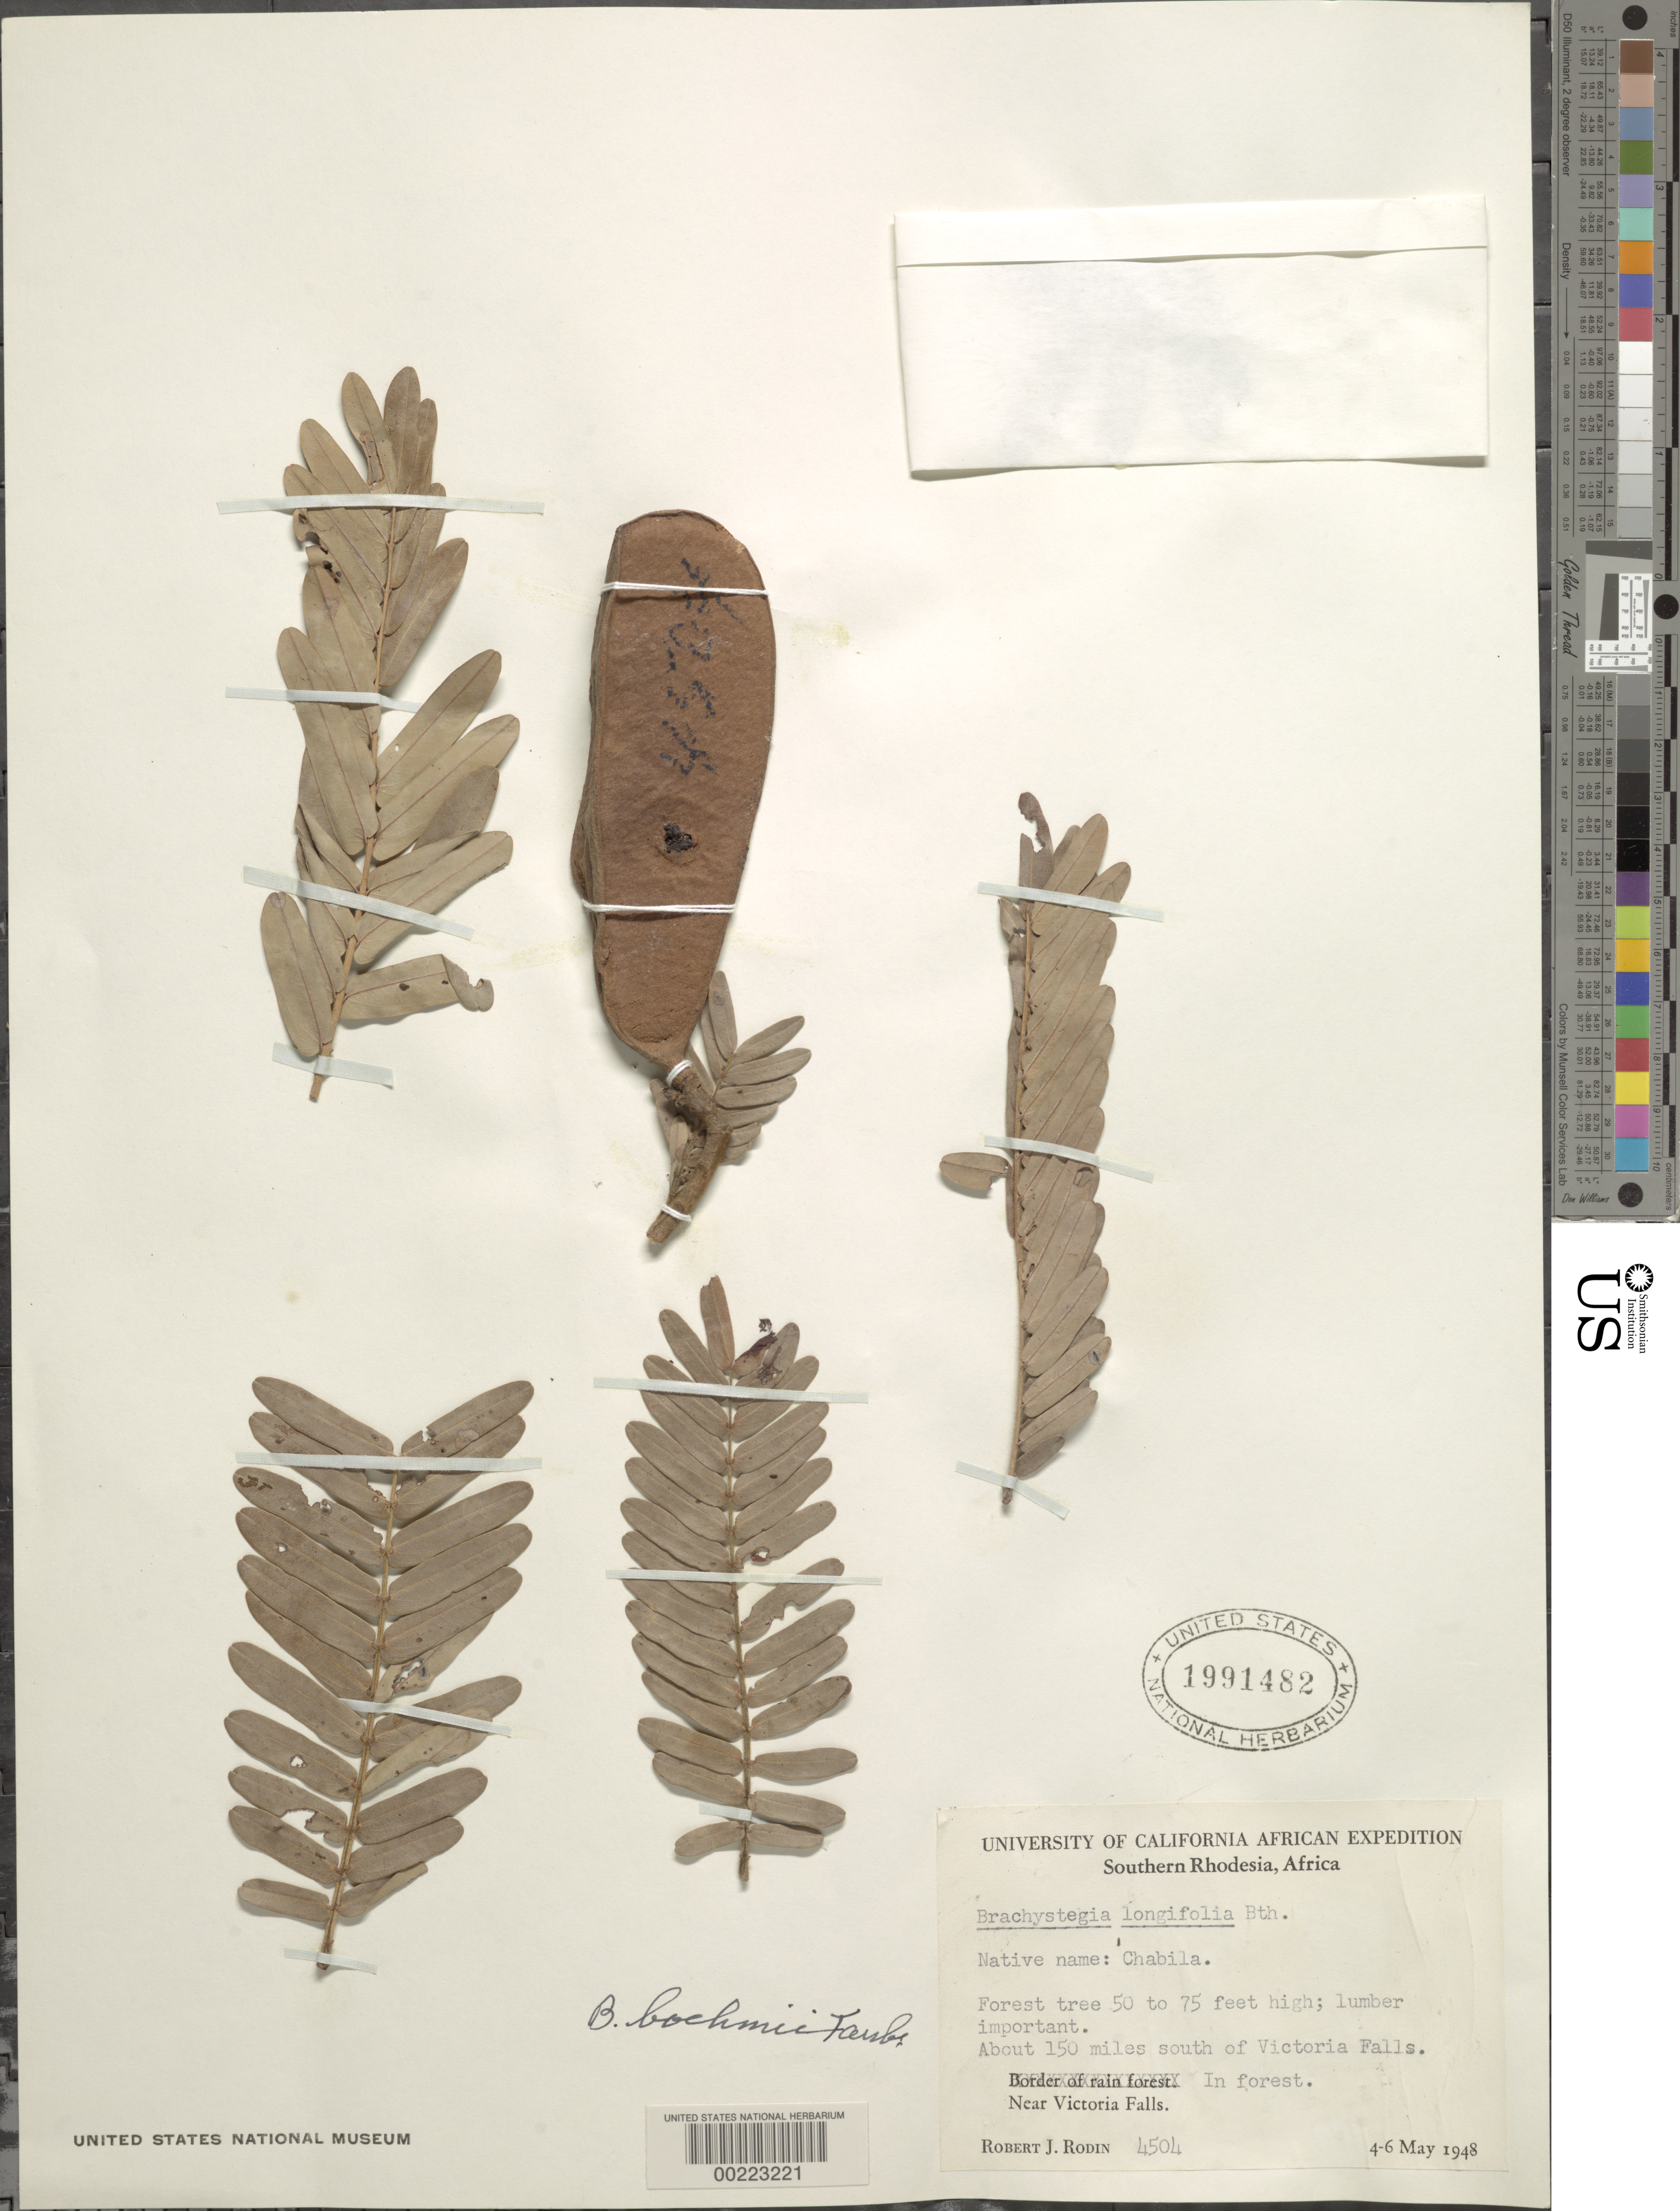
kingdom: Plantae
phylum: Tracheophyta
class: Magnoliopsida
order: Fabales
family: Fabaceae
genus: Brachystegia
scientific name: Brachystegia boehmii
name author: Taub.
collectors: R. J. Rodin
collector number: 4504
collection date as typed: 04 May 1948 to 06 May 1948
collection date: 1948-05-04/1948-05-06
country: Zimbabwe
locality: About 150 mi s of victoria falls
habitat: In forest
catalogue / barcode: US 1991482